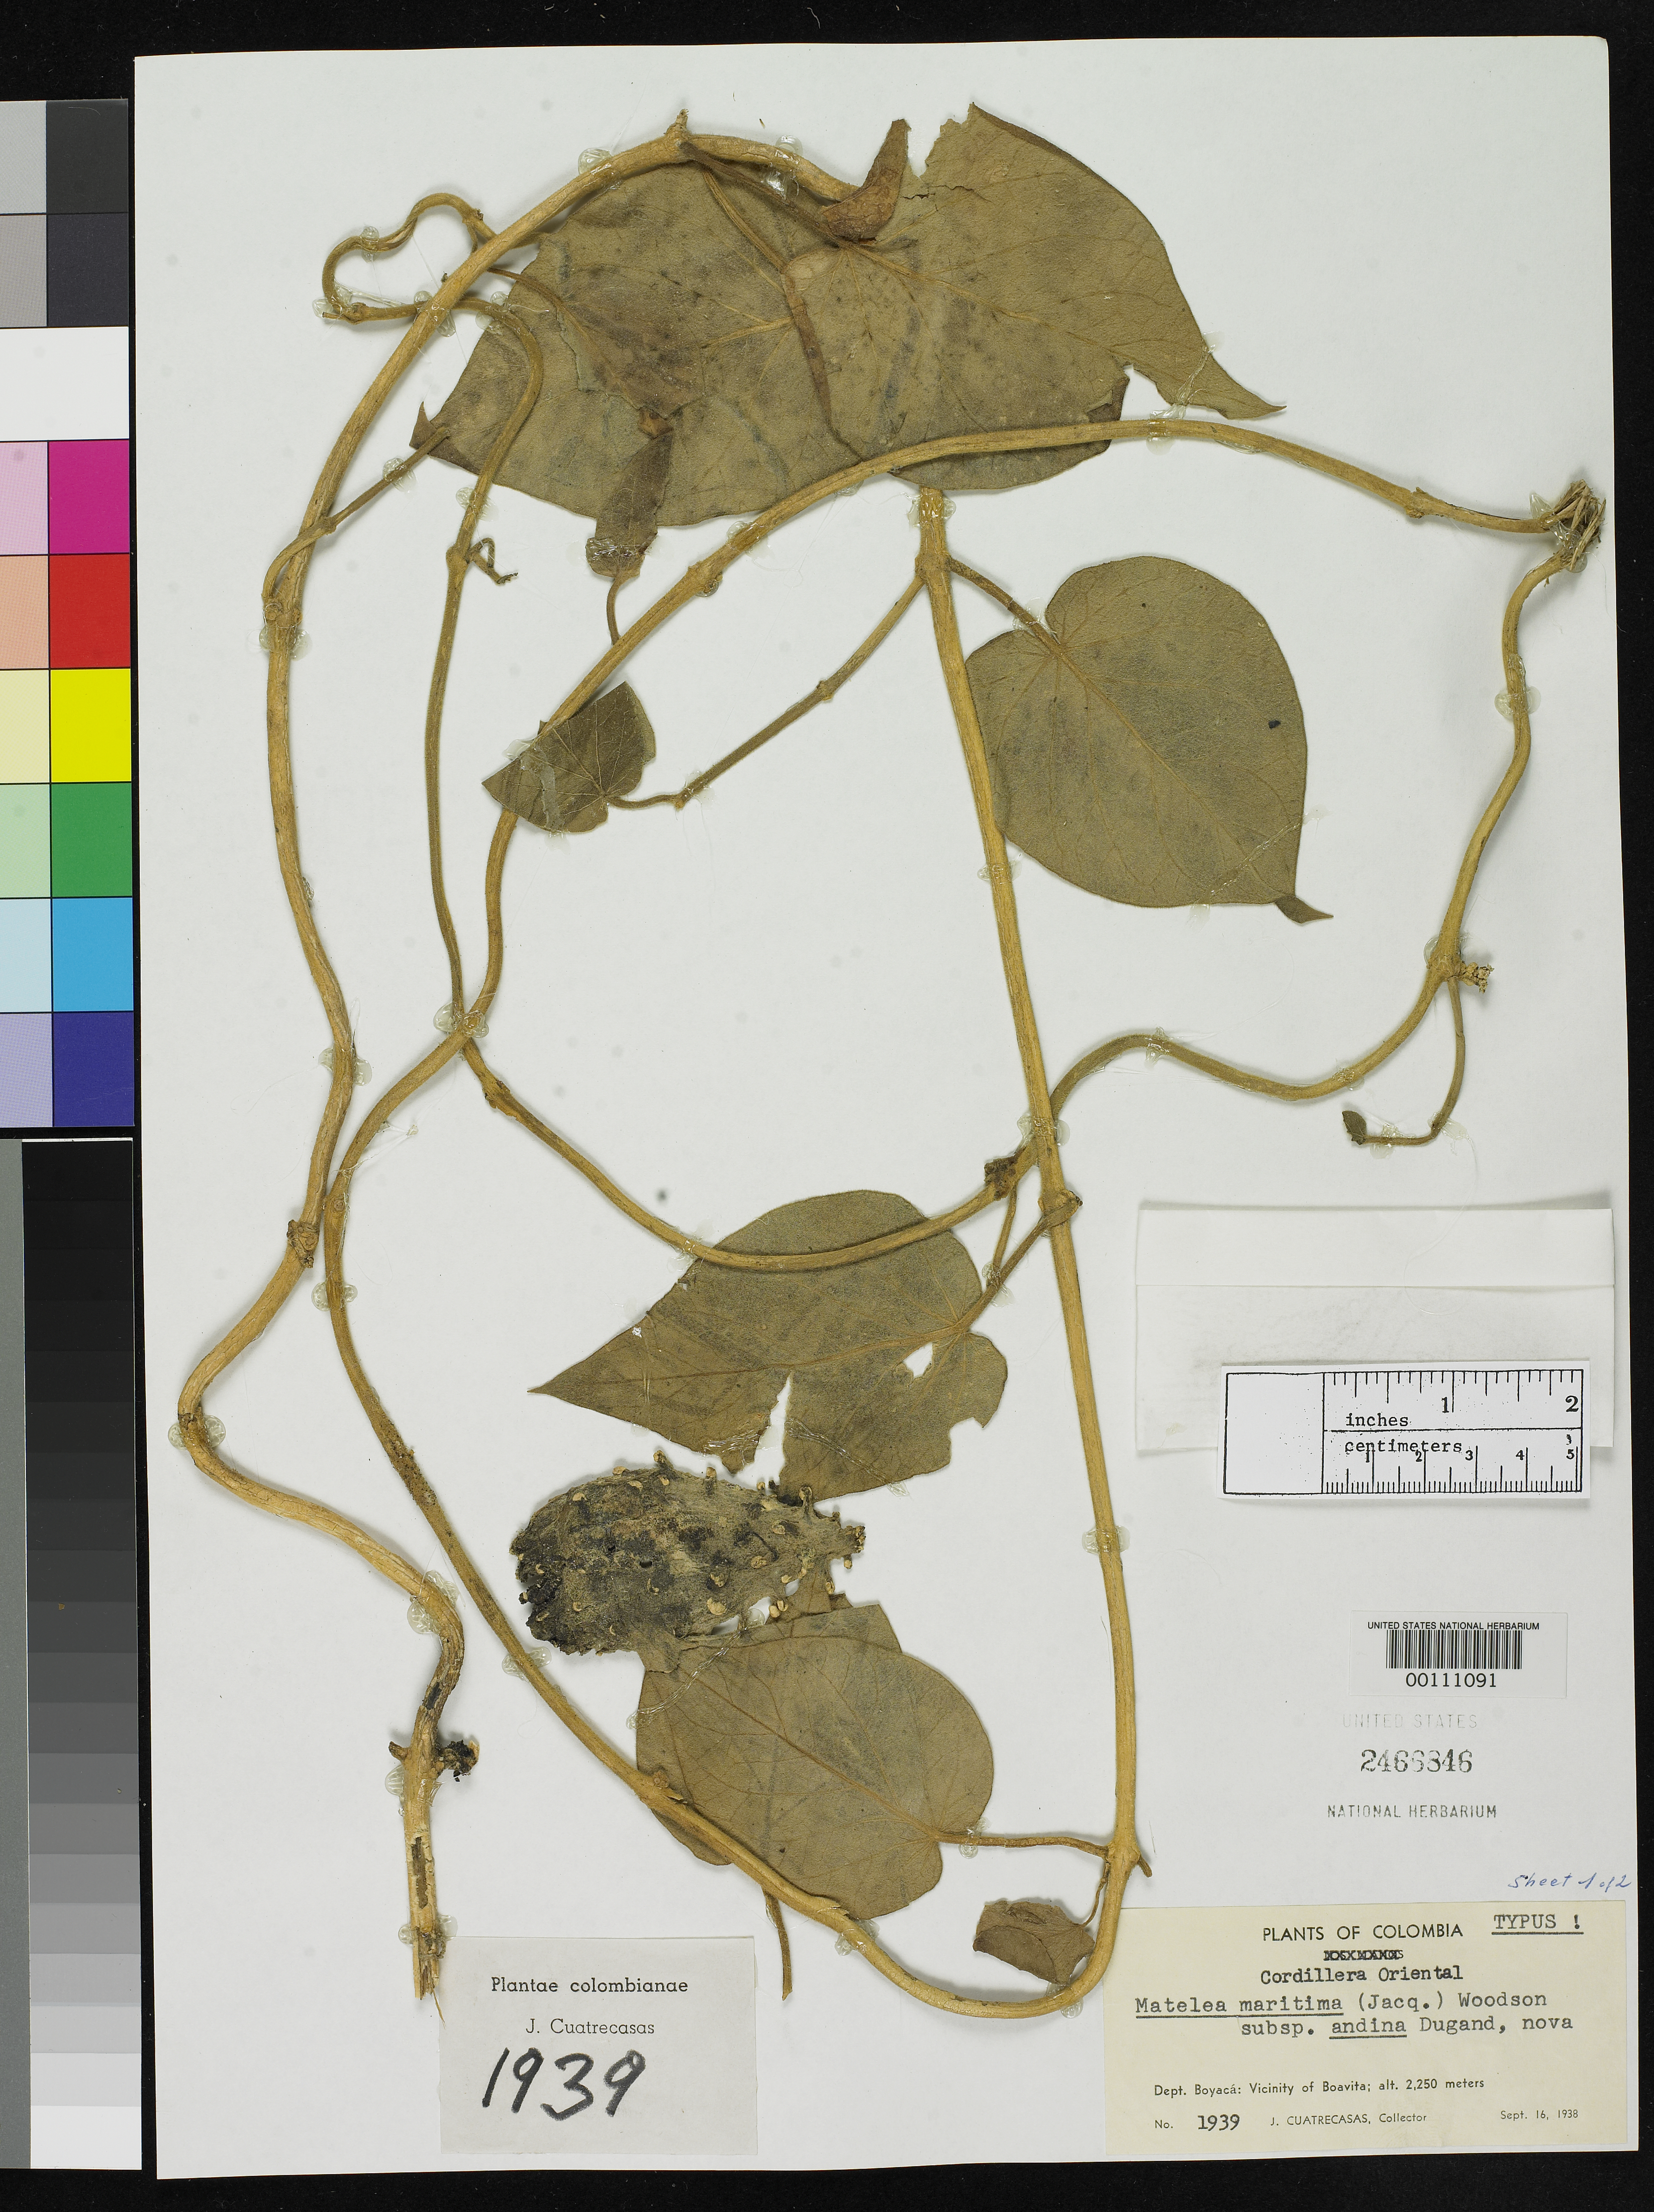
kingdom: Plantae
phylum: Tracheophyta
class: Magnoliopsida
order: Gentianales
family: Apocynaceae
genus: Matelea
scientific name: Matelea maritima subsp. andina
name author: Dugand G.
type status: Type Collection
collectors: J. Cuatrecasas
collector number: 1939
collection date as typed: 16 Sep 1938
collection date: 1938-09-16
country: Colombia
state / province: Boyacá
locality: Boavita.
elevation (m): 2250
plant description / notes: Typification unclear; protologue does not identify "type" or "holotype", but cites 2 separate US sheets (of the same collection) by sheet number: "J. Cuatrecasas 1939, dos pliegos: US No. 1.773.239 (hojas jóvenes) y No. 2.466.846 (hojas adultas)". Sheets are annotated "sheet 1" and "sheet 2" but do not bear consecutive USNH sheet numbers.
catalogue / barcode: US 2466846